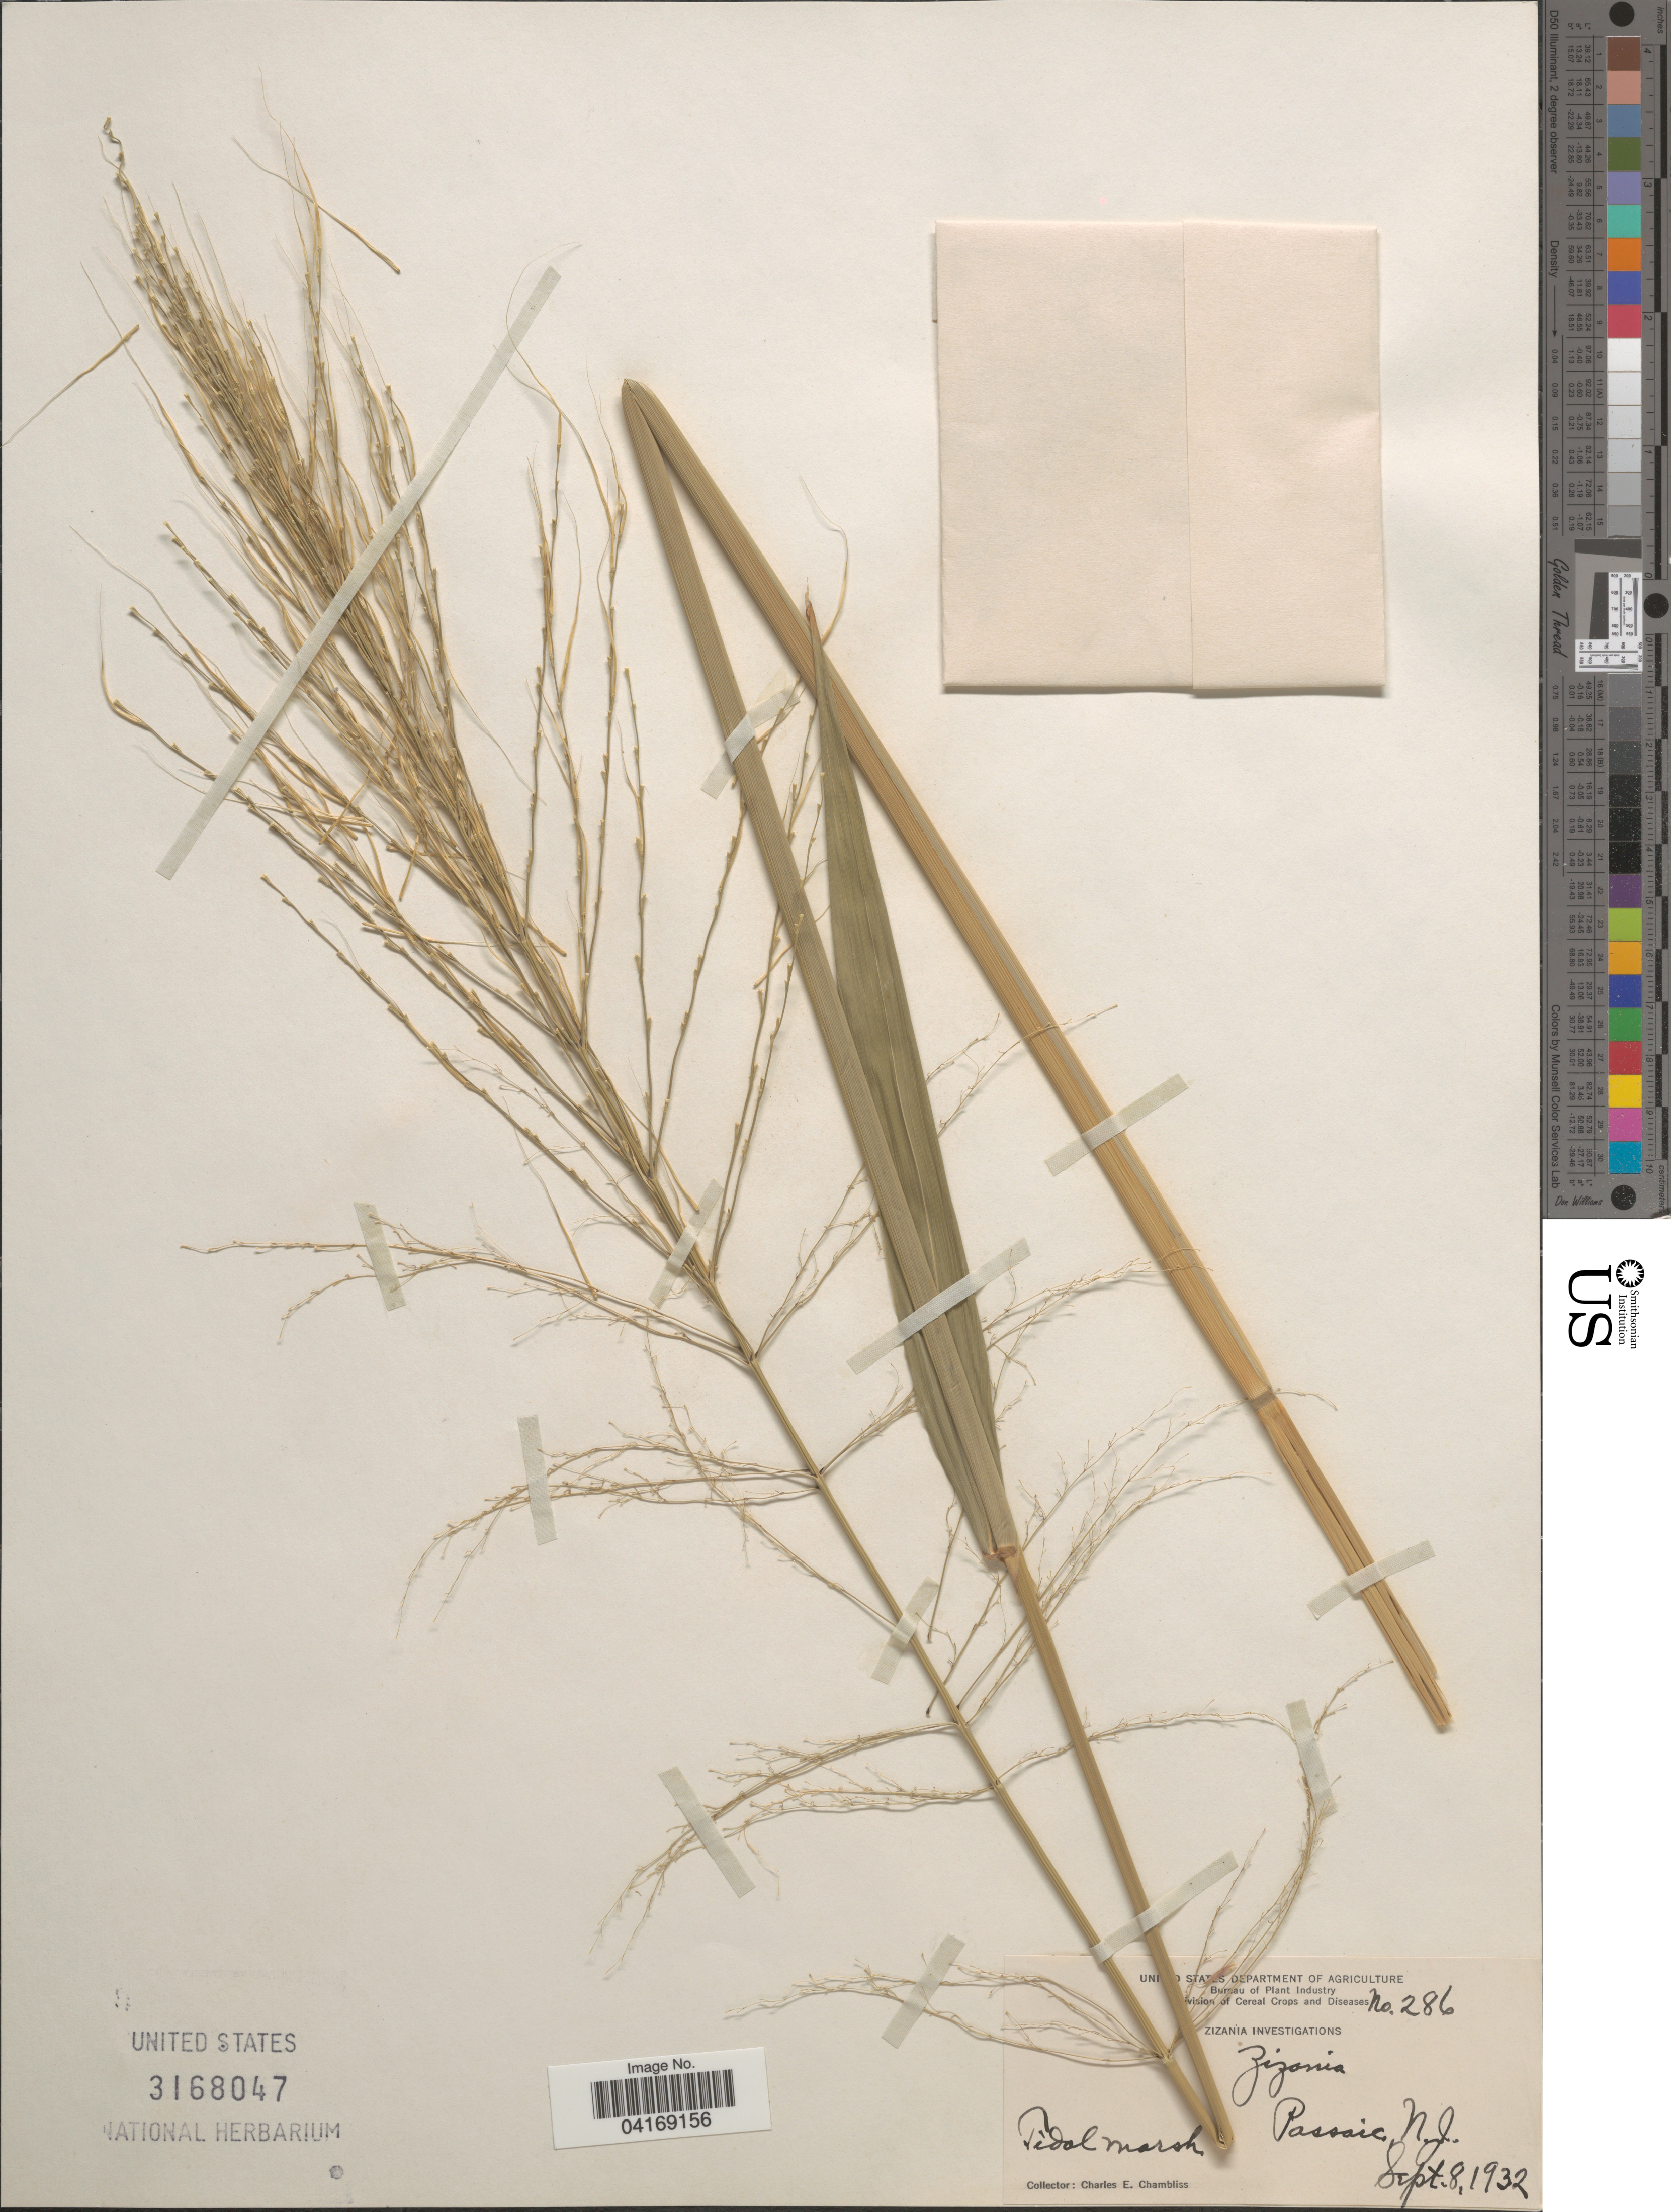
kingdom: Plantae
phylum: Tracheophyta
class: Liliopsida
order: Poales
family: Poaceae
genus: Zizania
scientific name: Zizania sp.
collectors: C. Chambliss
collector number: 286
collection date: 1932-09-08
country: United States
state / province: New Jersey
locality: Passaic.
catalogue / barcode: US 3168047